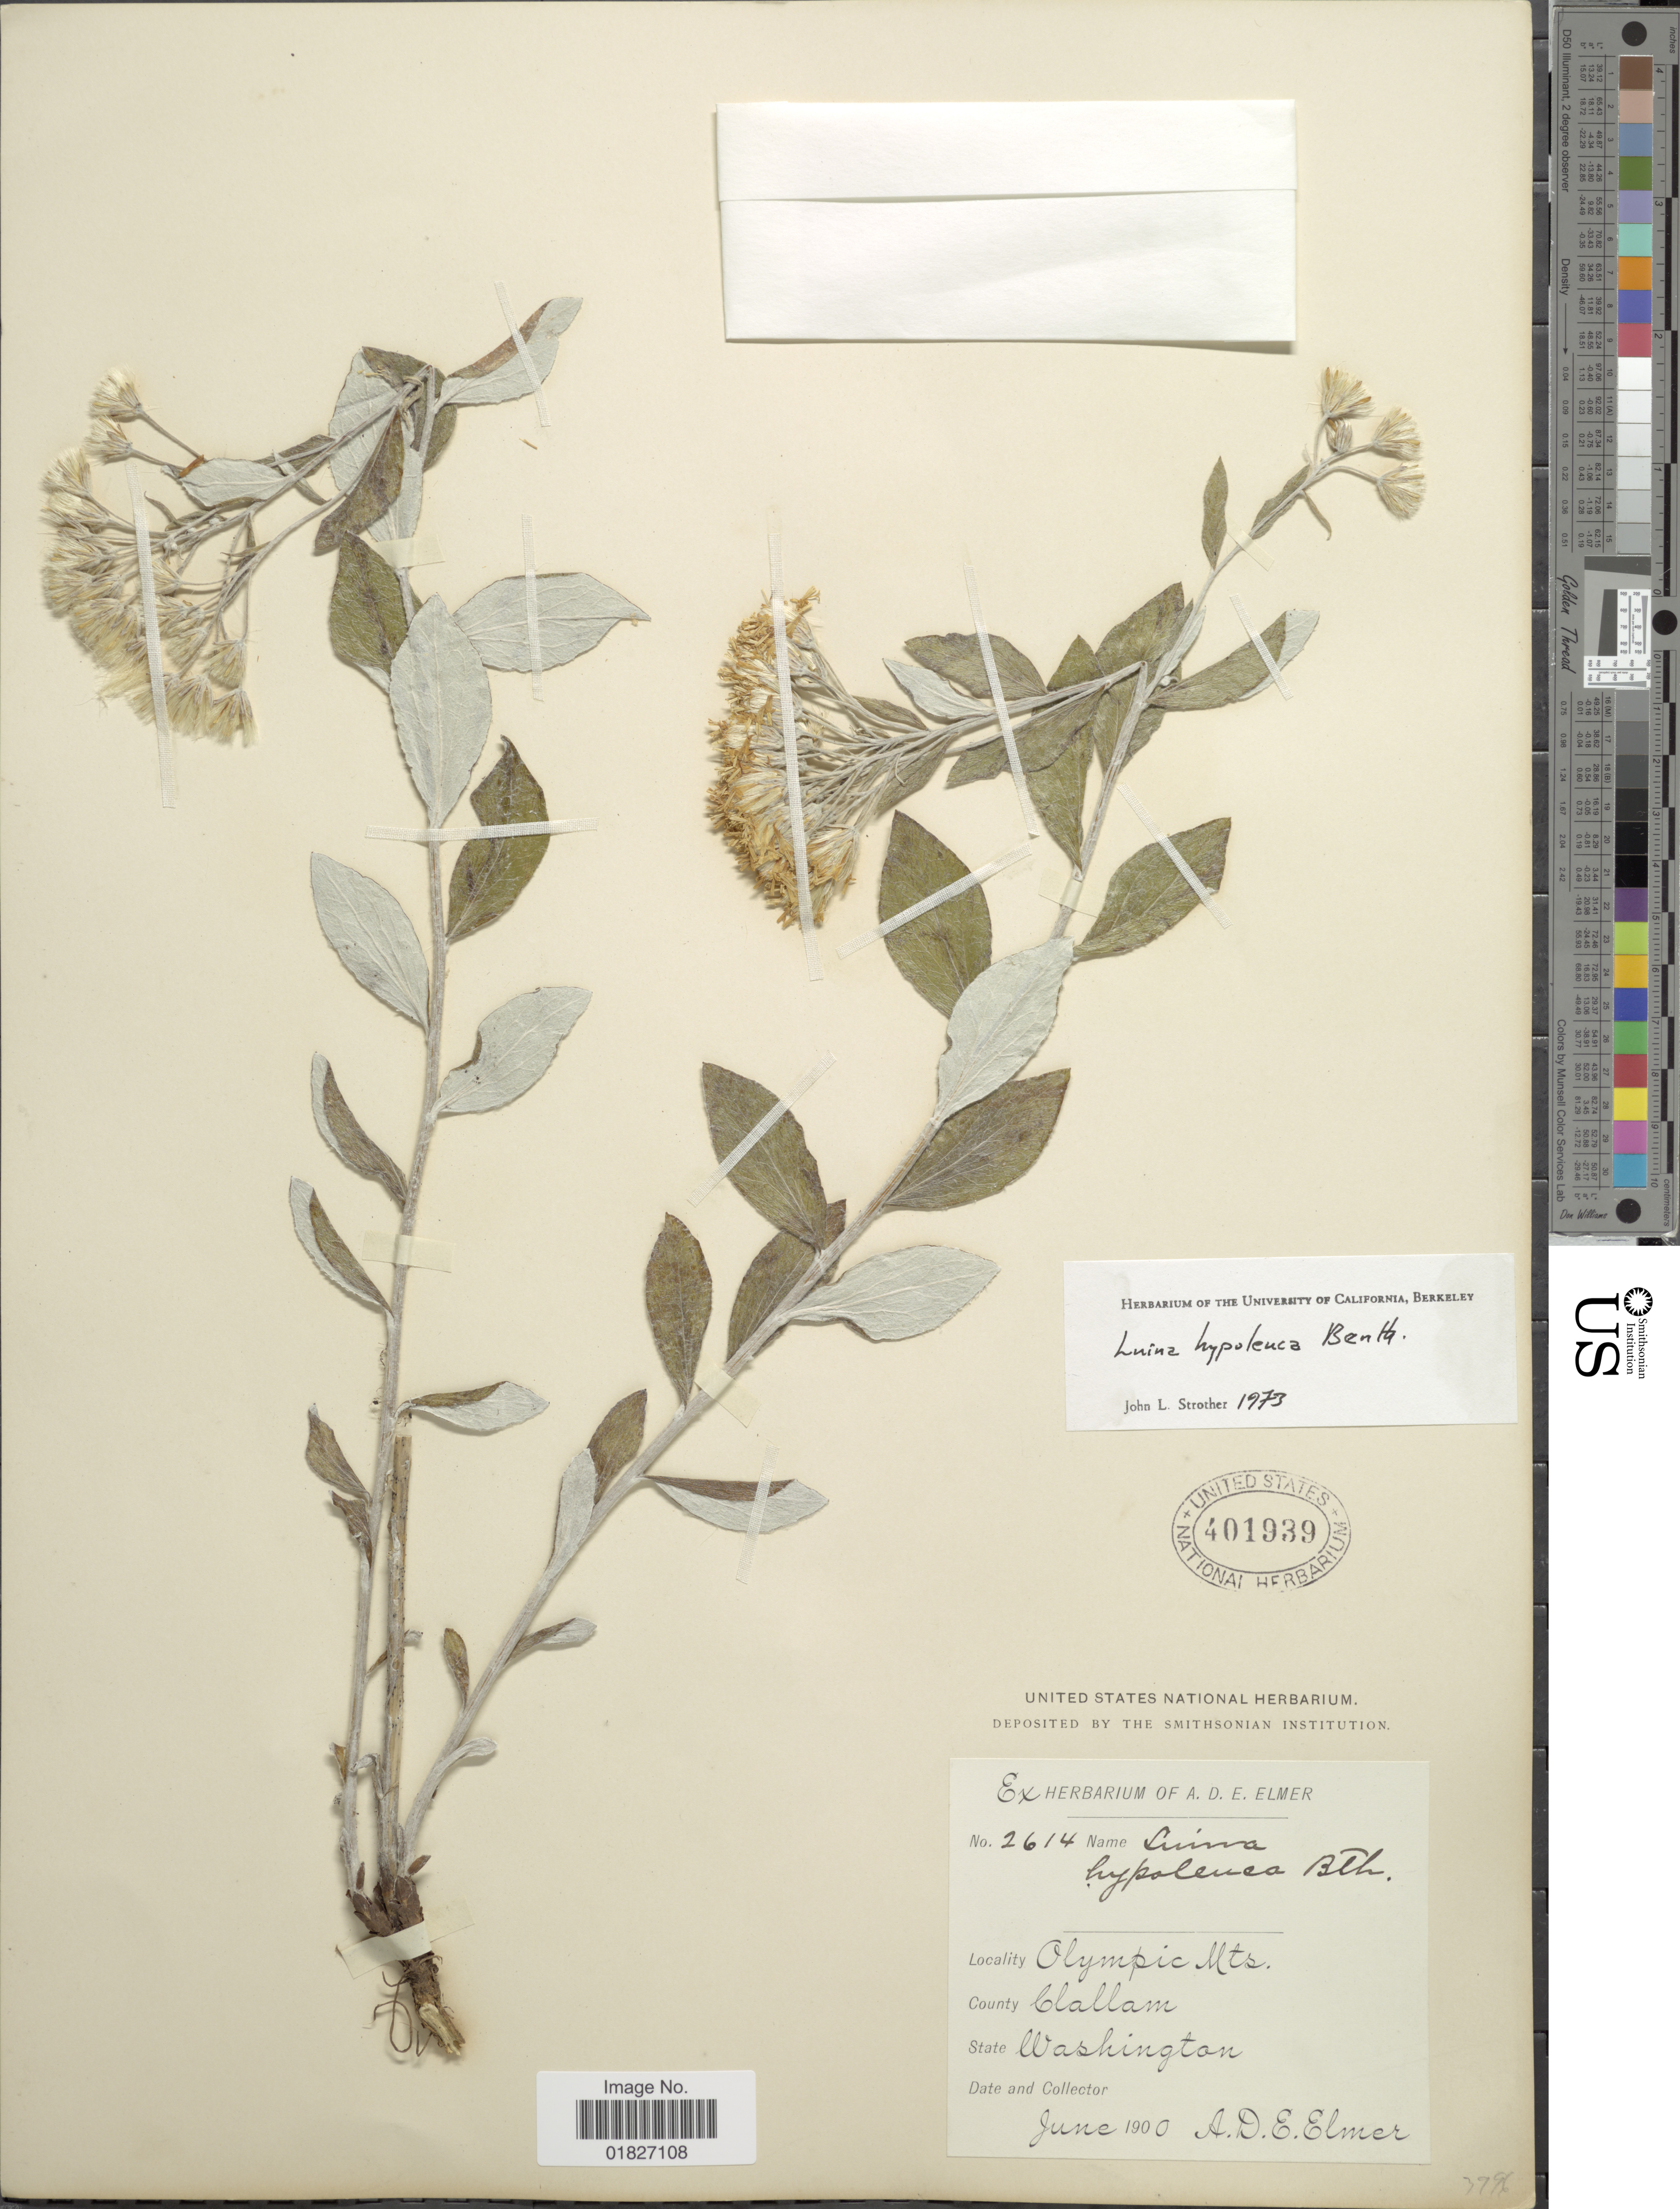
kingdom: Plantae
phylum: Tracheophyta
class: Magnoliopsida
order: Asterales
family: Asteraceae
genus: Luina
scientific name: Luina hypoleuca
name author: Benth.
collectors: A. D. E. Elmer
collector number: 2614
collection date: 1900-06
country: United States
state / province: Washington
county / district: Clallam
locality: Olympic Mts., County Clallam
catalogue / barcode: US 401939